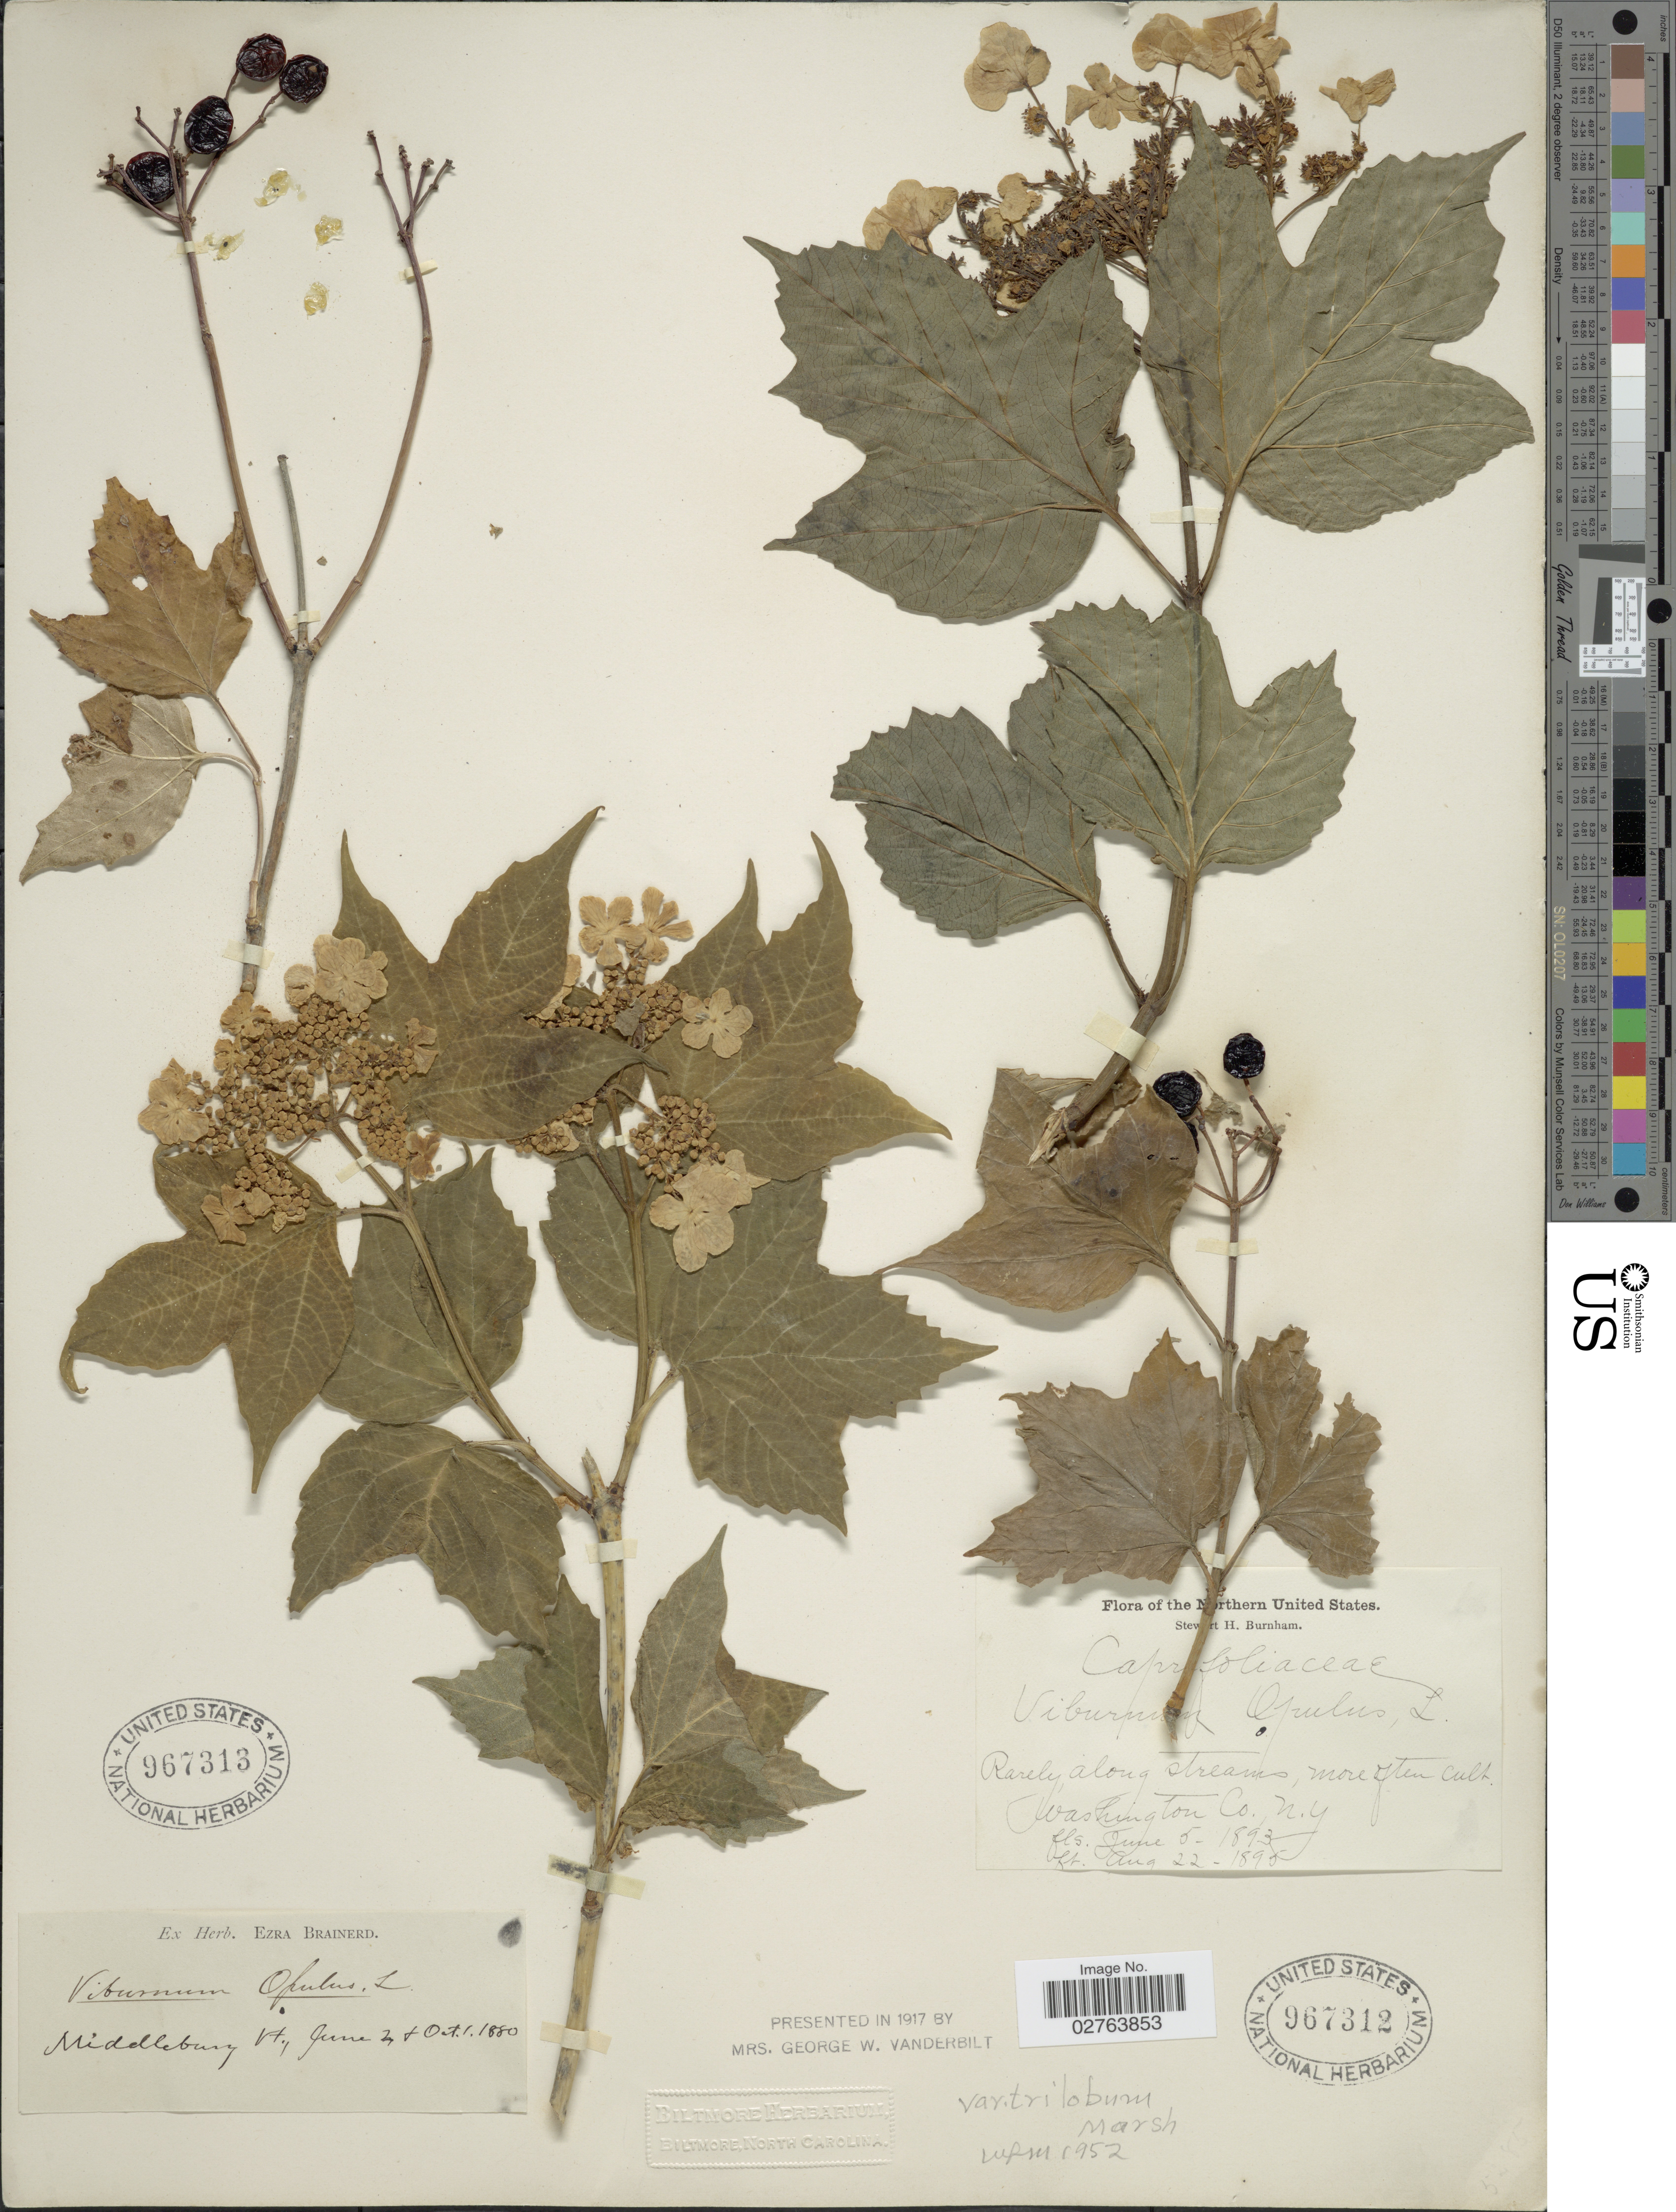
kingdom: Plantae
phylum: Tracheophyta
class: Magnoliopsida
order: Dipsacales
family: Viburnaceae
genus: Viburnum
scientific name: Viburnum opulus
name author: L.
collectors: S. Burnham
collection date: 1893-06-05/1895-08-22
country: United States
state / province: New York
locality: Northern United States. Rarely, along streams, more often cult. Washington Co.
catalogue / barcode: US 967312-2